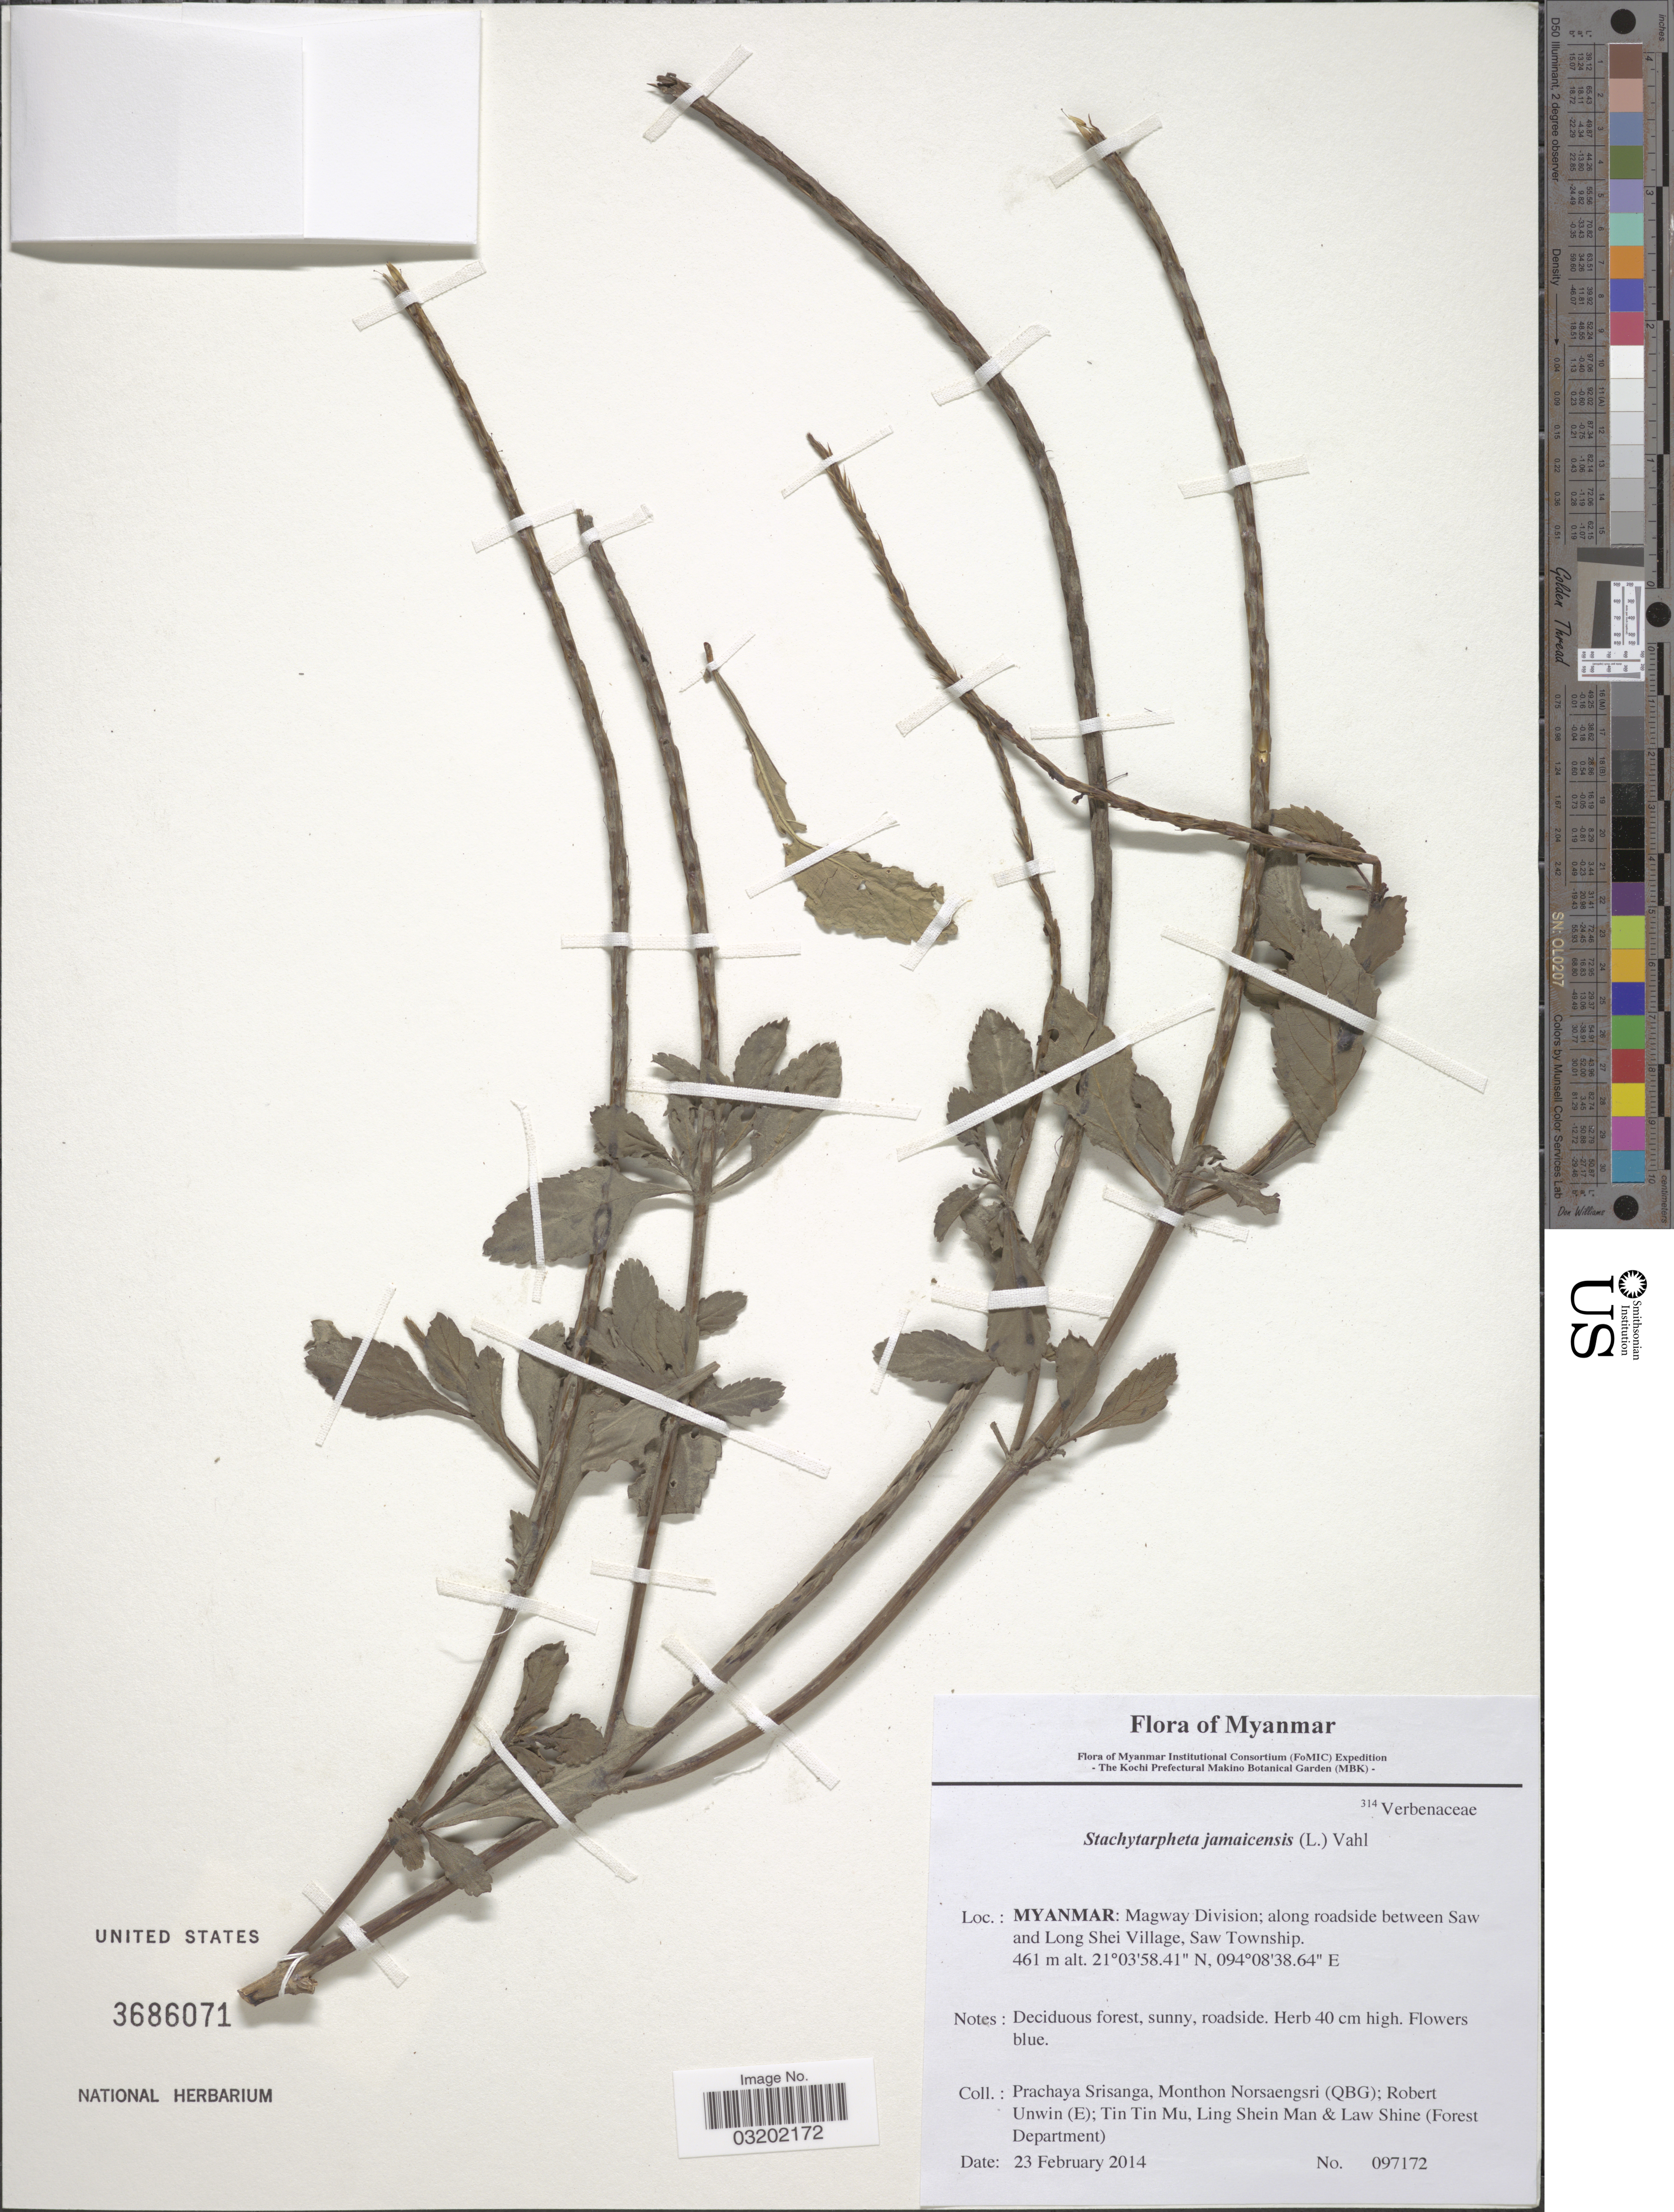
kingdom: Plantae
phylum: Tracheophyta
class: Magnoliopsida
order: Lamiales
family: Verbenaceae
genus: Stachytarpheta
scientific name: Stachytarpheta jamaicensis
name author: (L.) Vahl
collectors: M. Norsaengsri, R. Unwin, Tin Tin Mu & et al.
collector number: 097172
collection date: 2014-02-23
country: Myanmar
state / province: Magway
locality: Magway Division; along roadside between Saw and Long Shei Village, Saw Township.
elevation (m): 461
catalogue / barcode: US 3686071